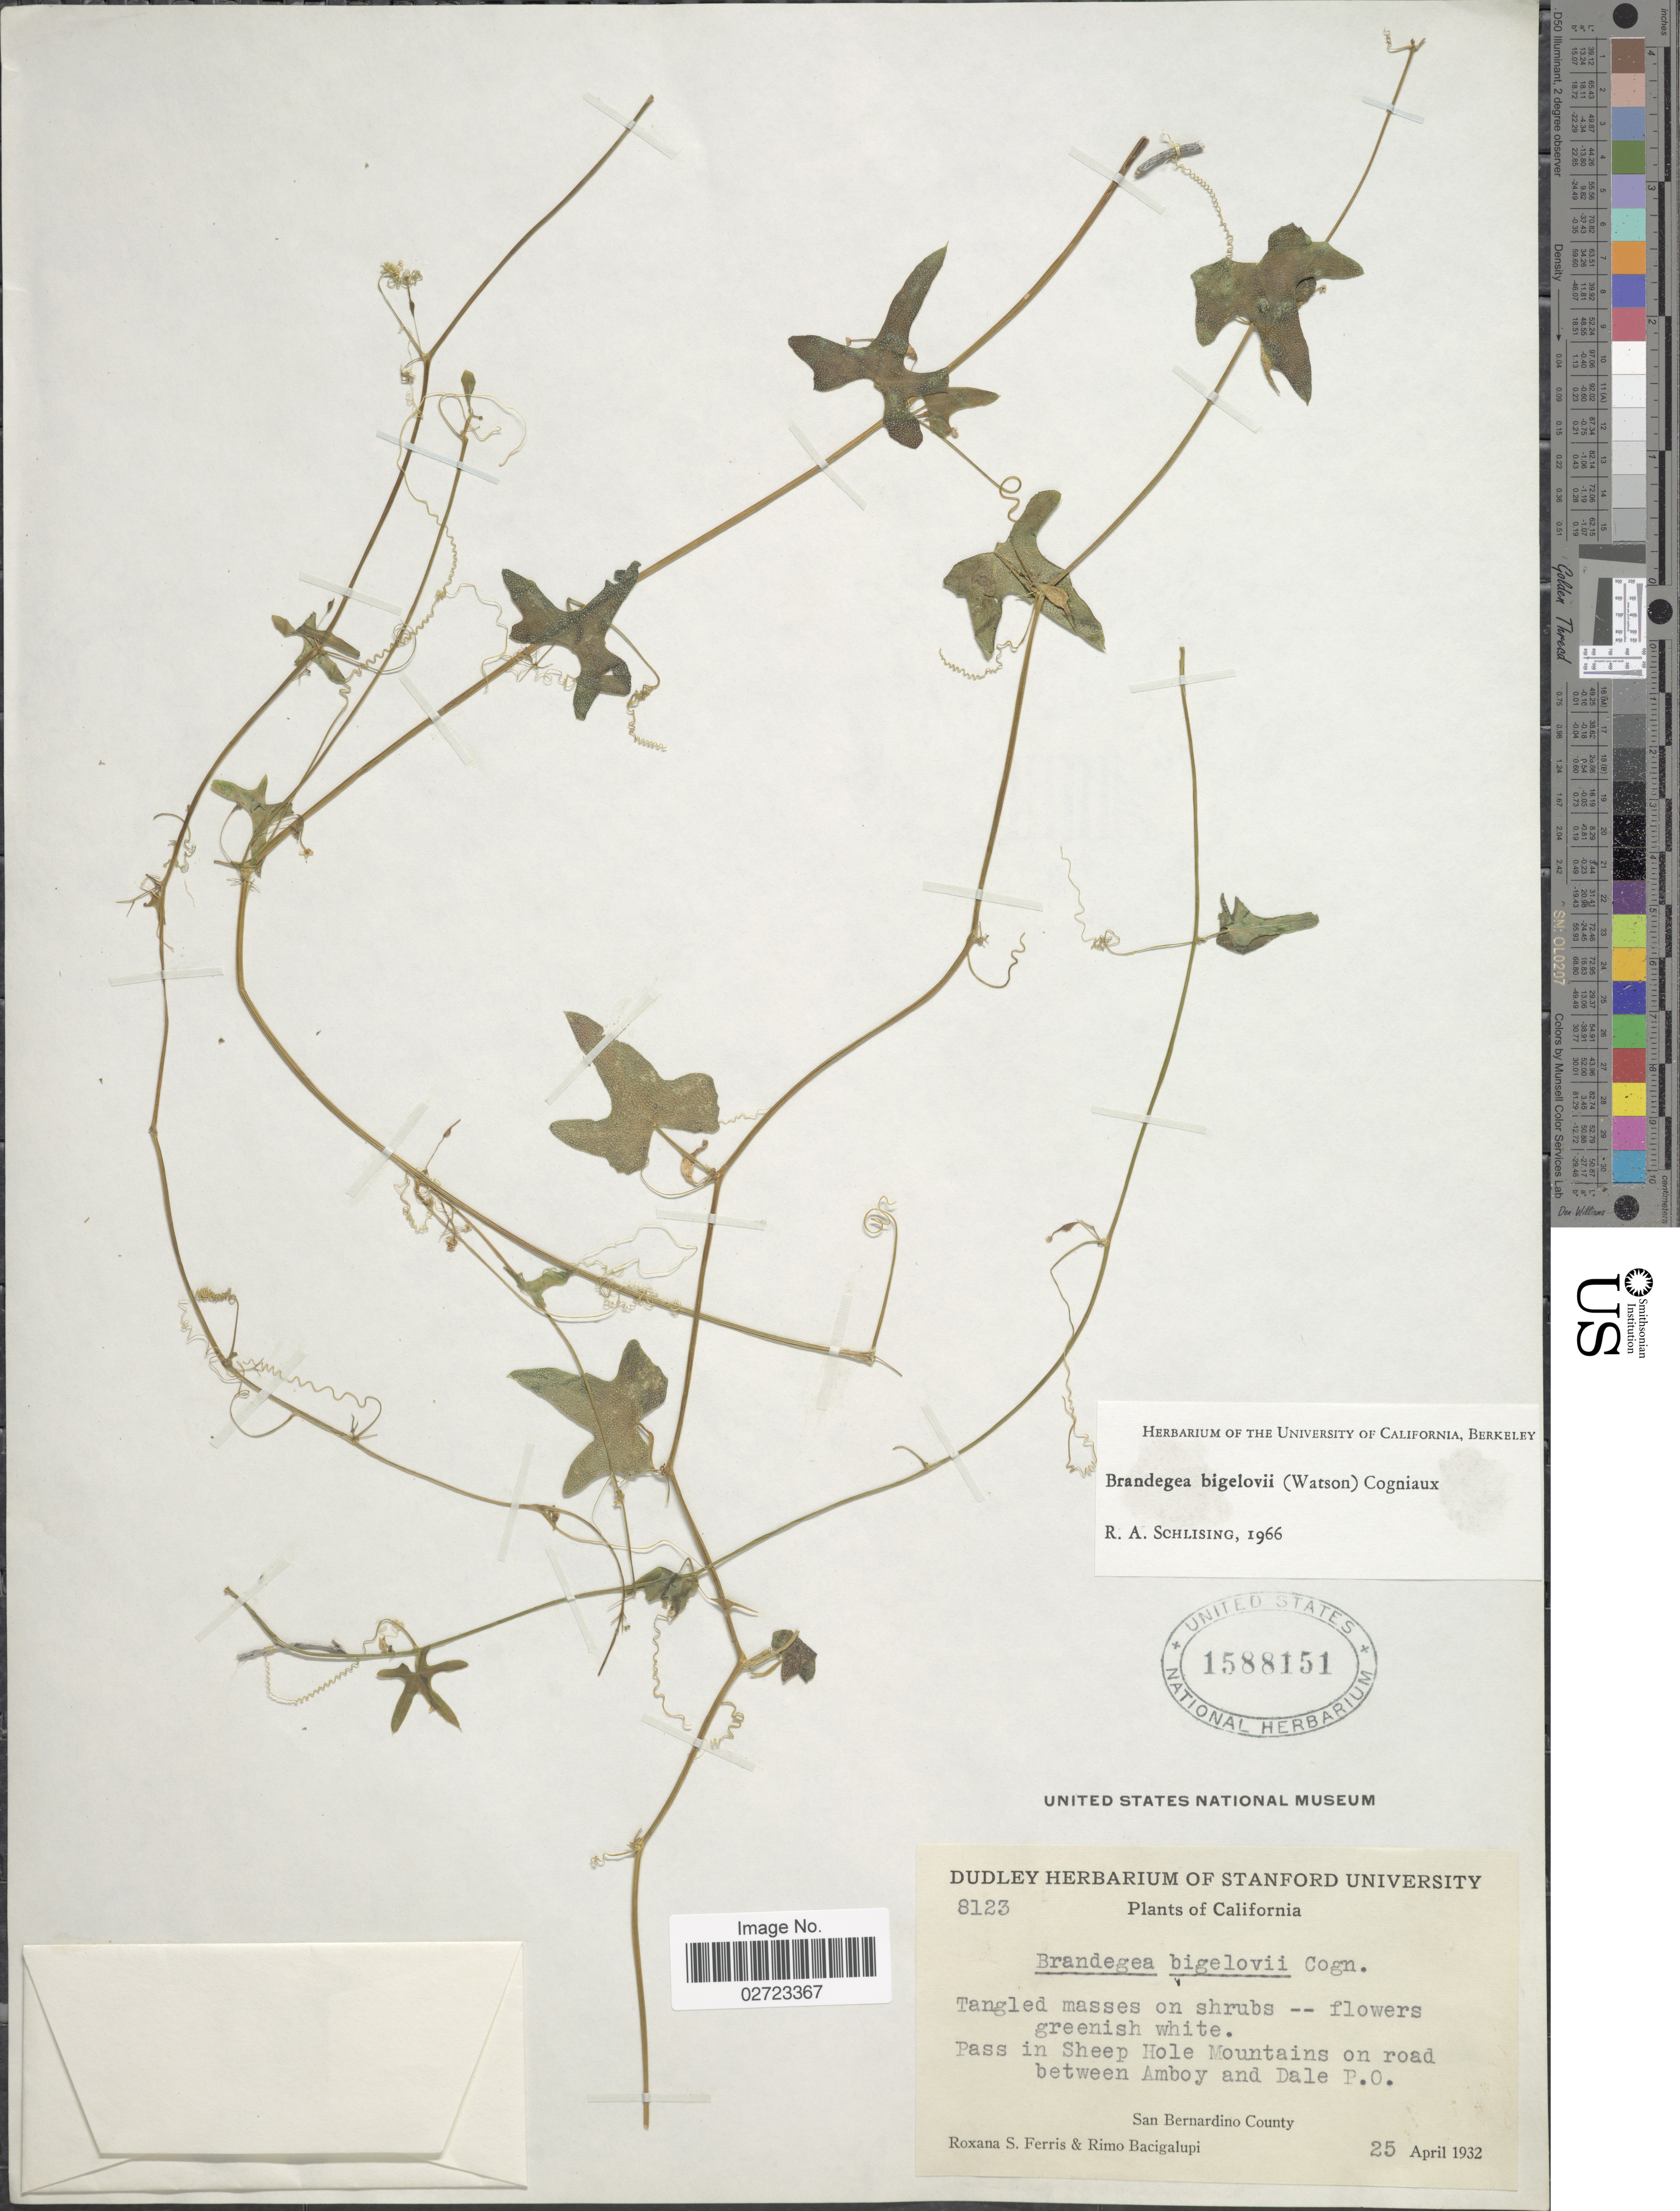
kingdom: Plantae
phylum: Tracheophyta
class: Magnoliopsida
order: Cucurbitales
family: Cucurbitaceae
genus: Brandegea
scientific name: Brandegea bigelovii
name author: (Watson) Cogn.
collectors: R. S. Ferris & R. Bacigalupi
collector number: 8123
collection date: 1932-04-25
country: United States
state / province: California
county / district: San Bernardino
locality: Pass in Sheep Hole Mountains on road between Amboy and Dale P.O., San Bernardino County.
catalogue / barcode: US 1588151